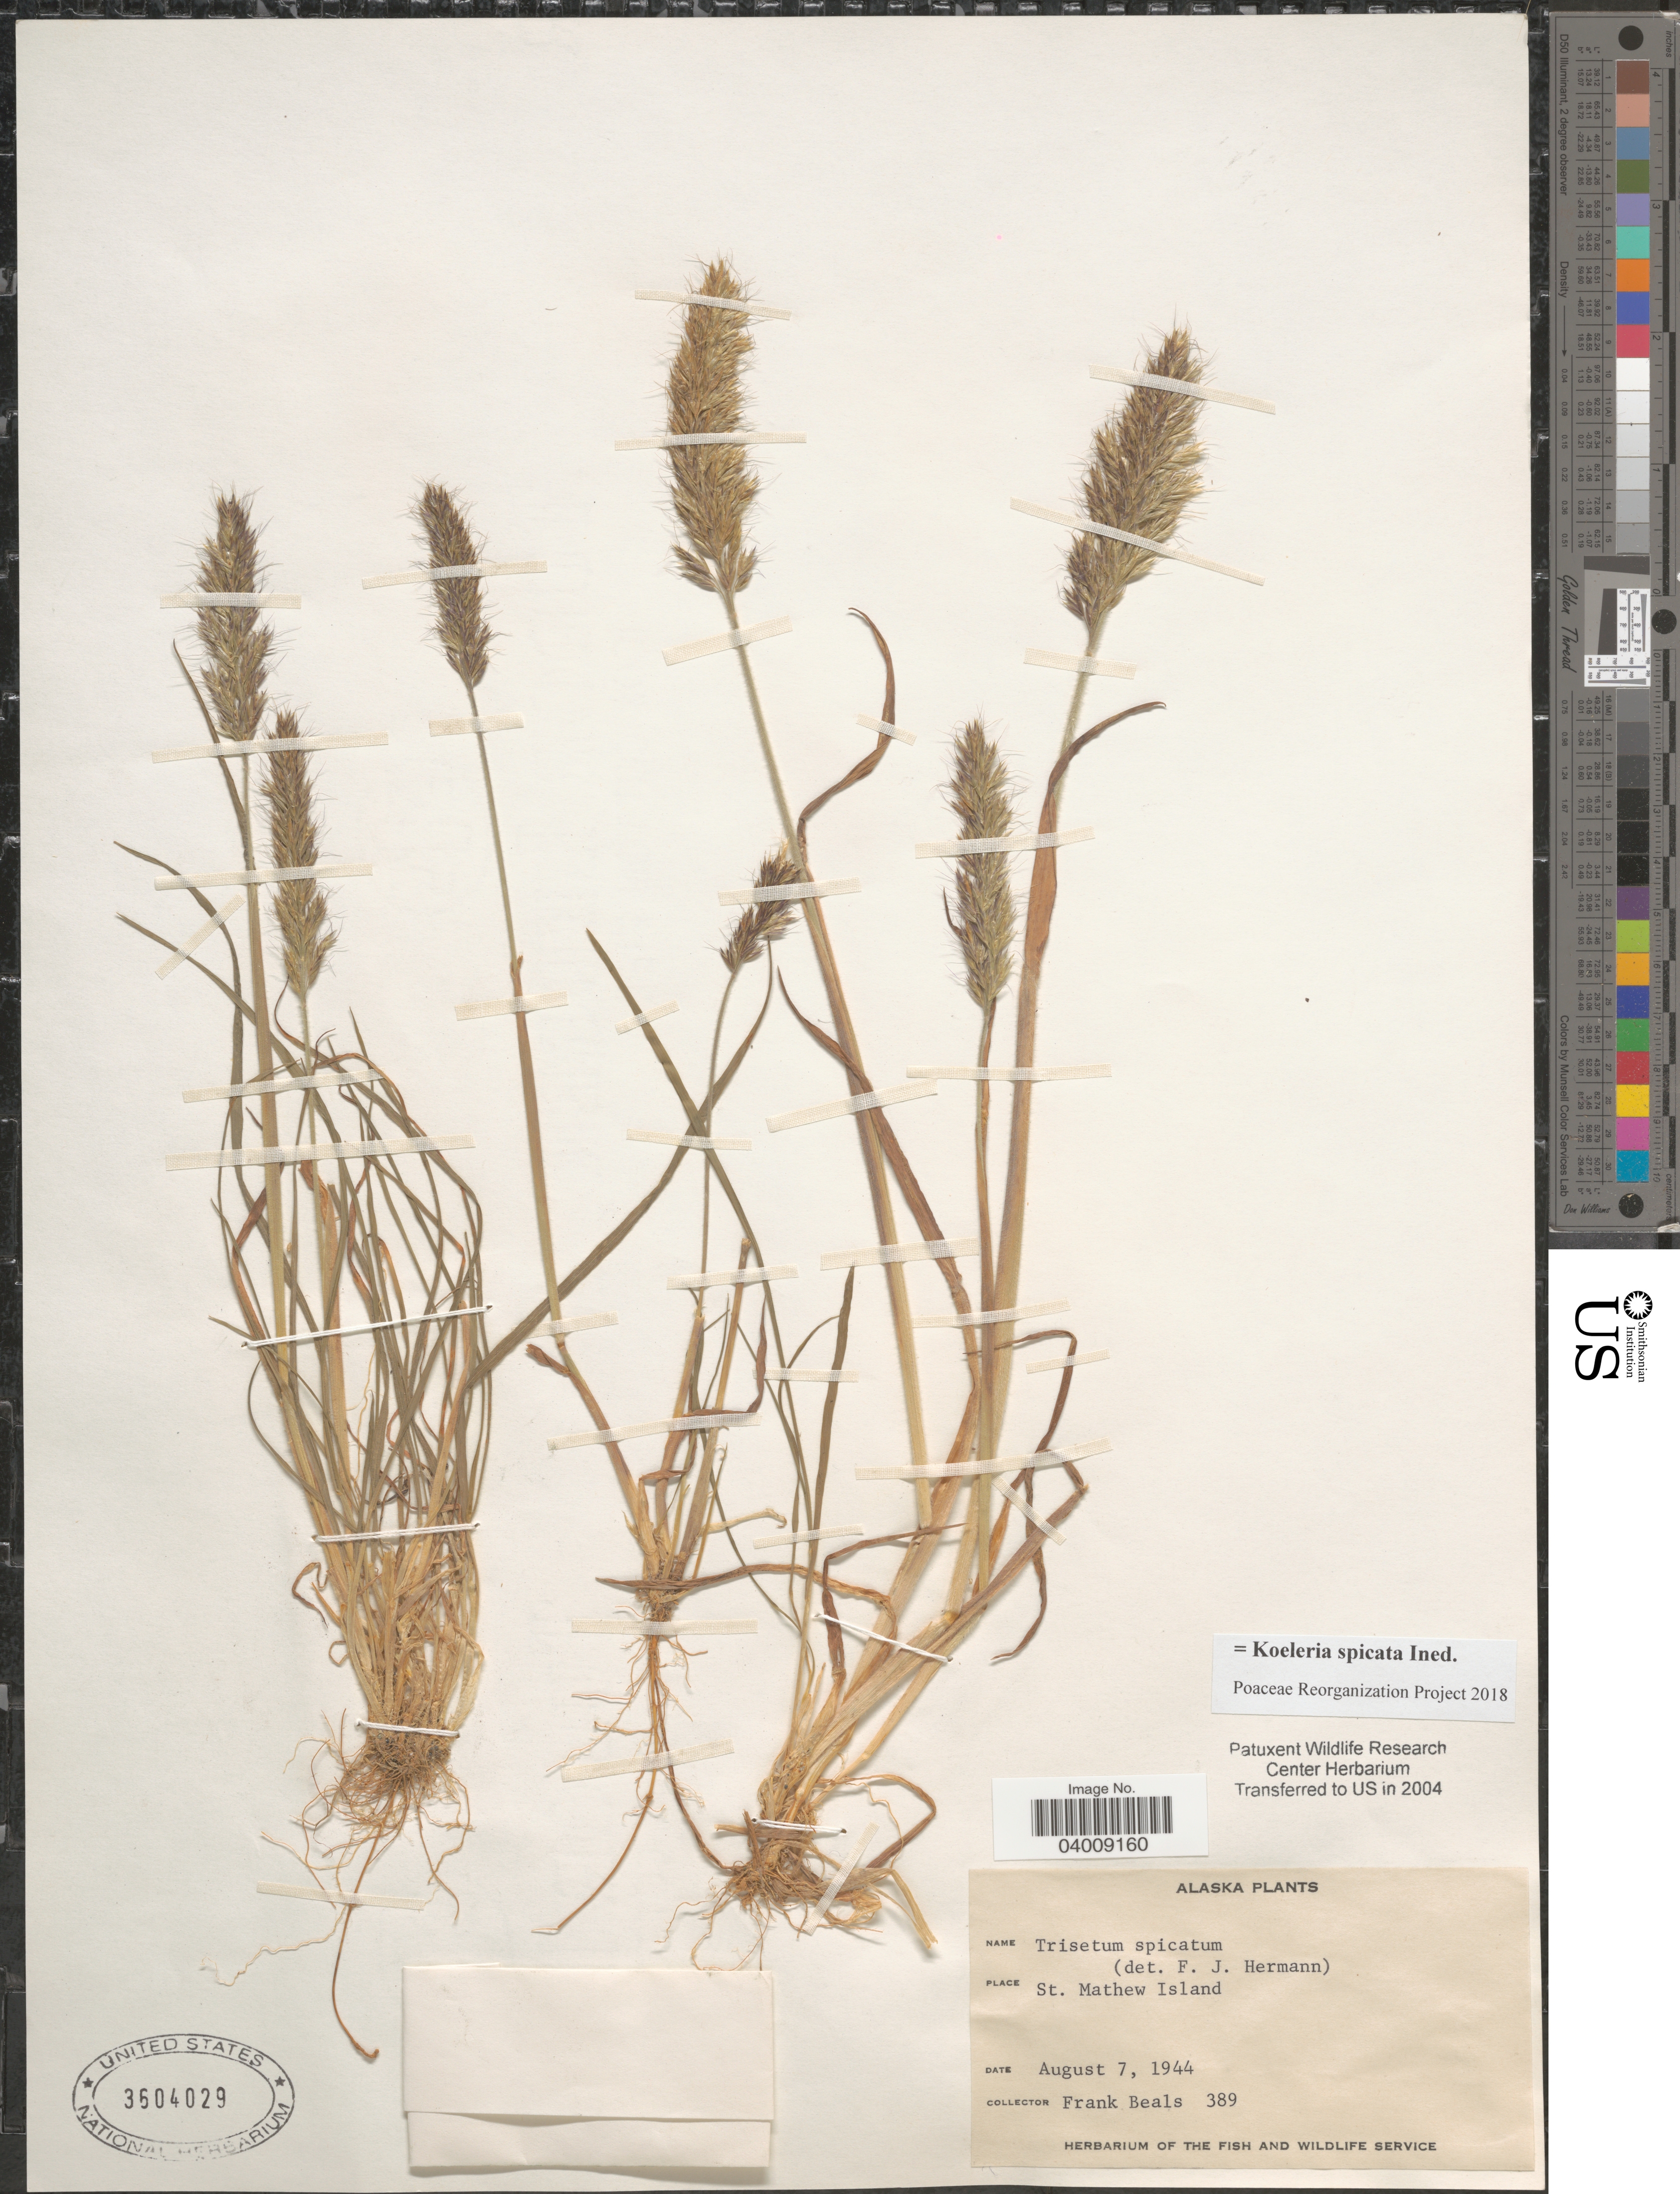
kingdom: Plantae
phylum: Tracheophyta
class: Liliopsida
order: Poales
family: Poaceae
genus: Koeleria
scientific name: Koeleria spicata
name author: (L.) Barberá et al.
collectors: F. Beals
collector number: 389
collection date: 1944-08-07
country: United States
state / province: Alaska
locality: St. Mathew Island.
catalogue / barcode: US 3604029